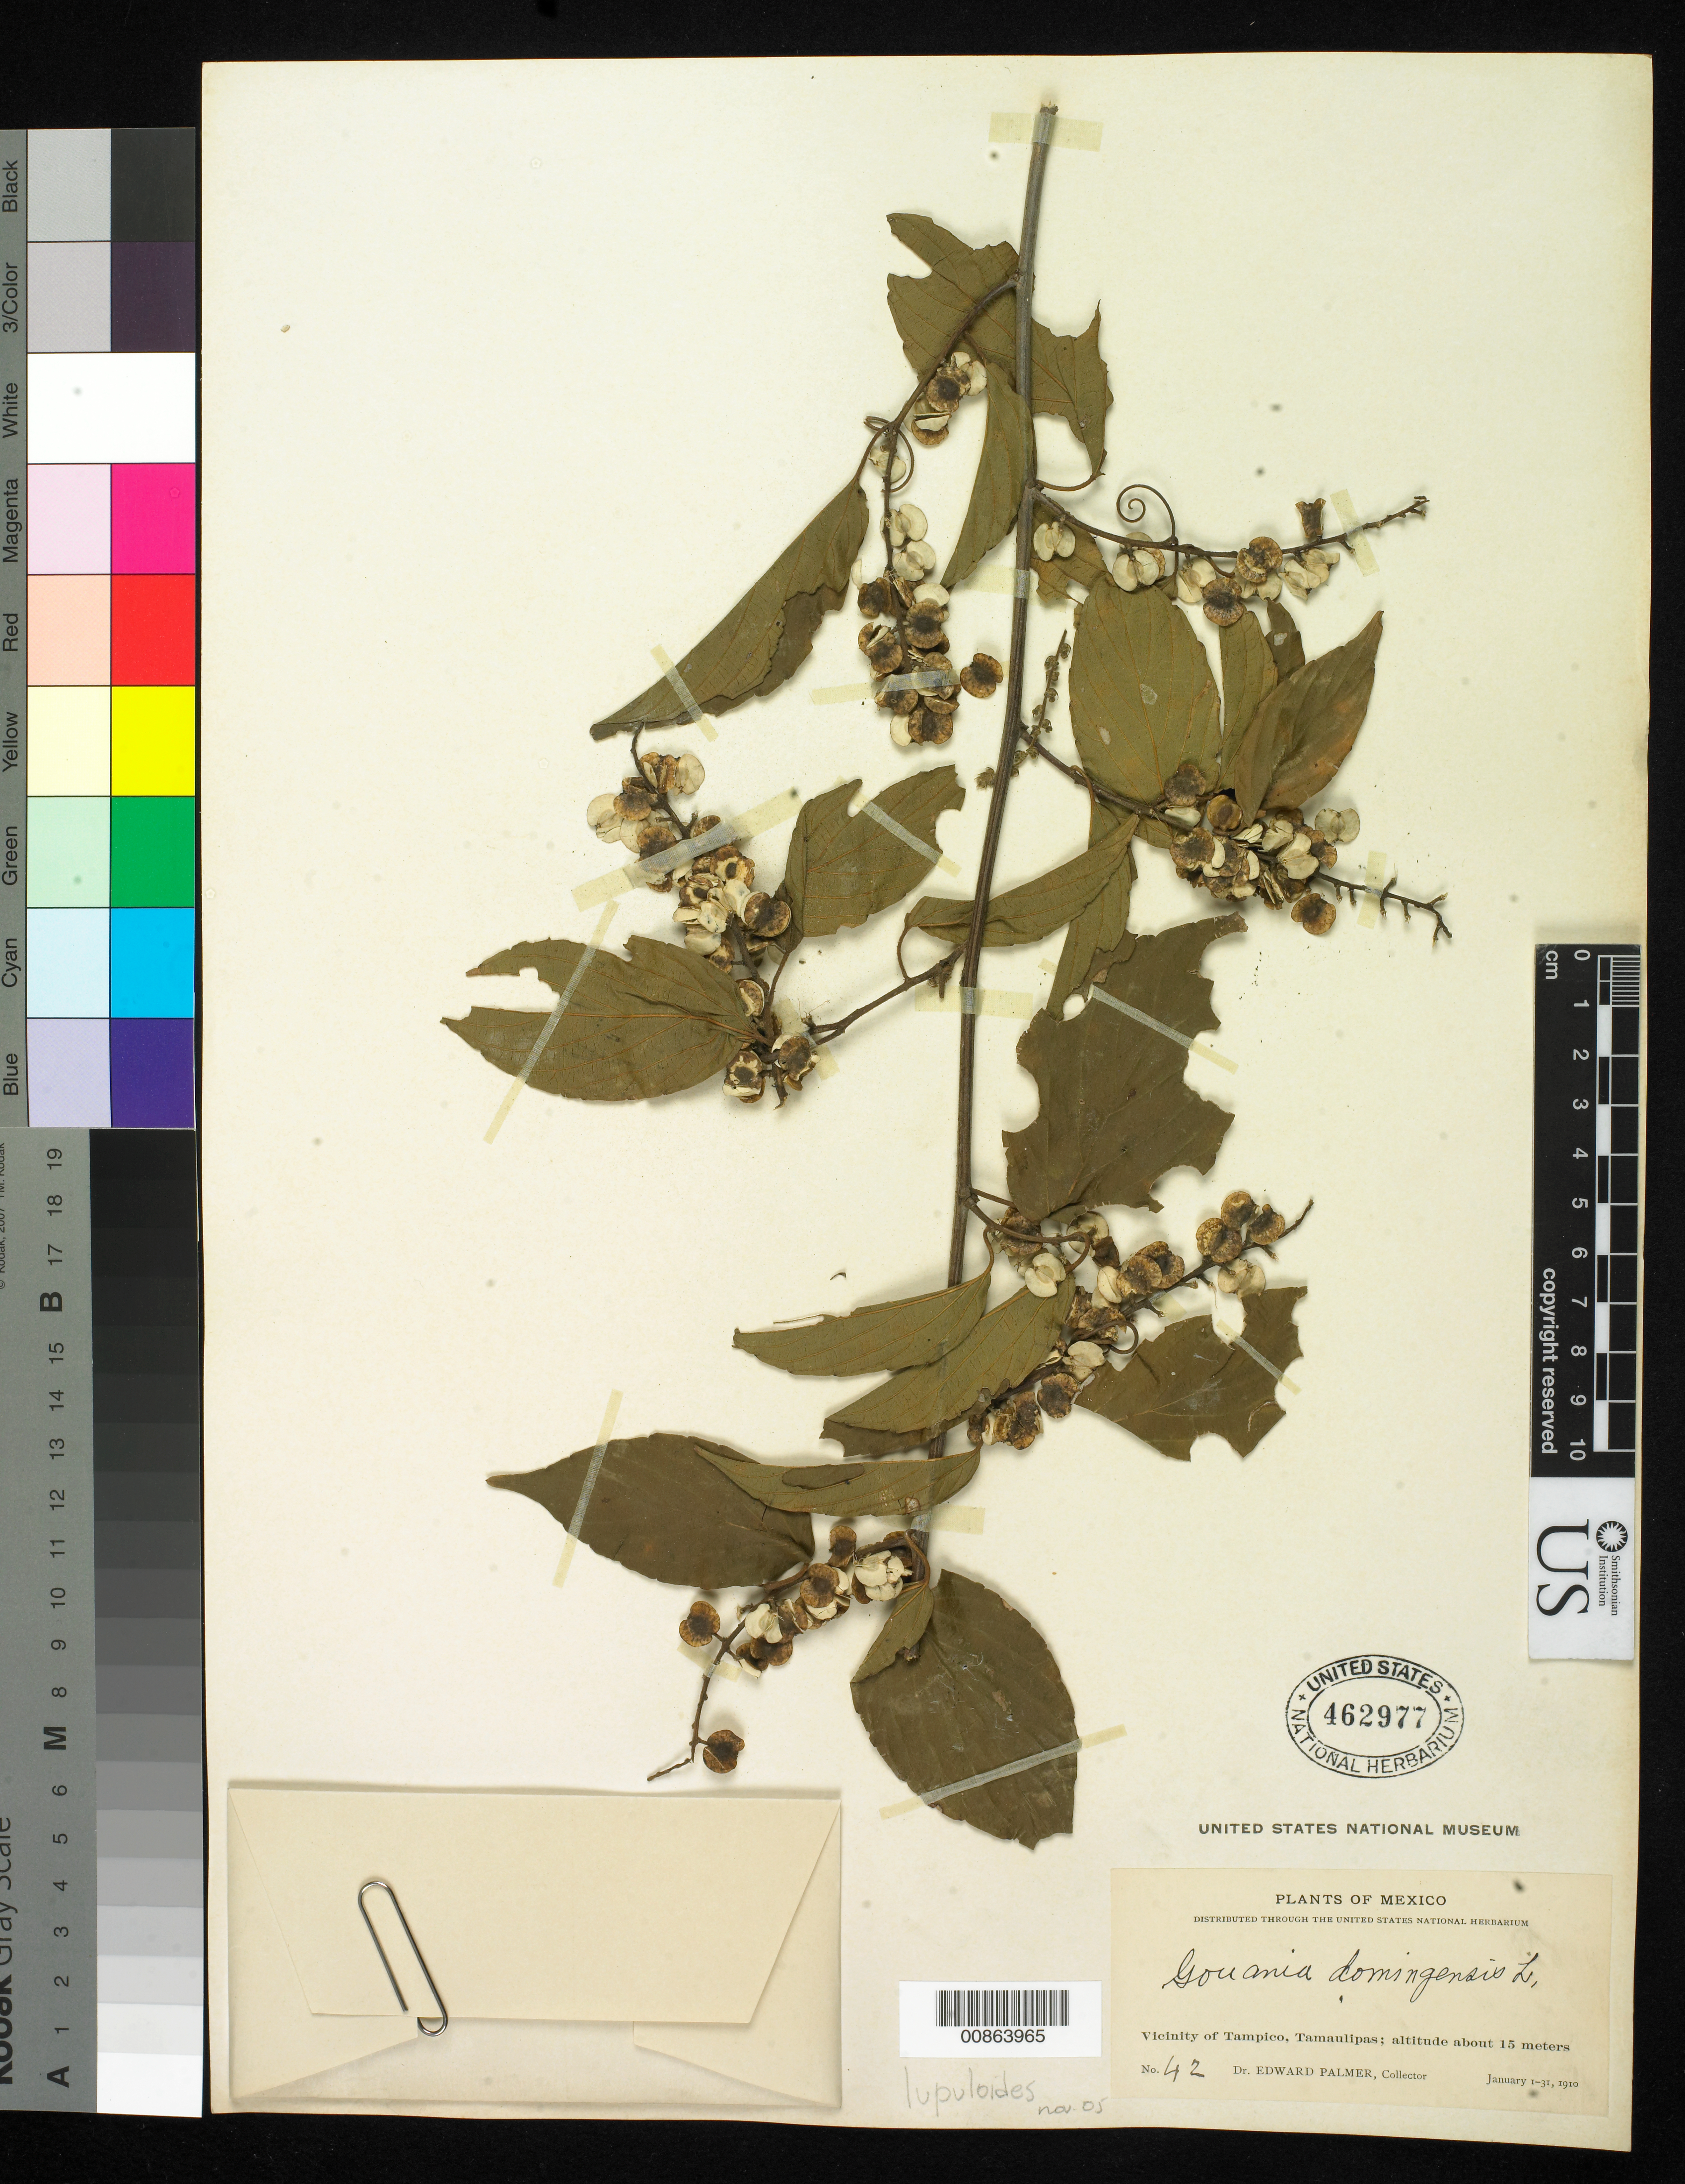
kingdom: Plantae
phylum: Tracheophyta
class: Magnoliopsida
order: Rosales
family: Rhamnaceae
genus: Gouania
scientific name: Gouania lupuloides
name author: (L.) Urb.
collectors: E. Palmer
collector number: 42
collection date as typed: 01 Jan 1910 to 31 Jan 1910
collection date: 1910-01-01/1910-01-31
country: Mexico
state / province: Tamaulipas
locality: Vicinity of Tampico, Tamaulipas.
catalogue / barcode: US 462977